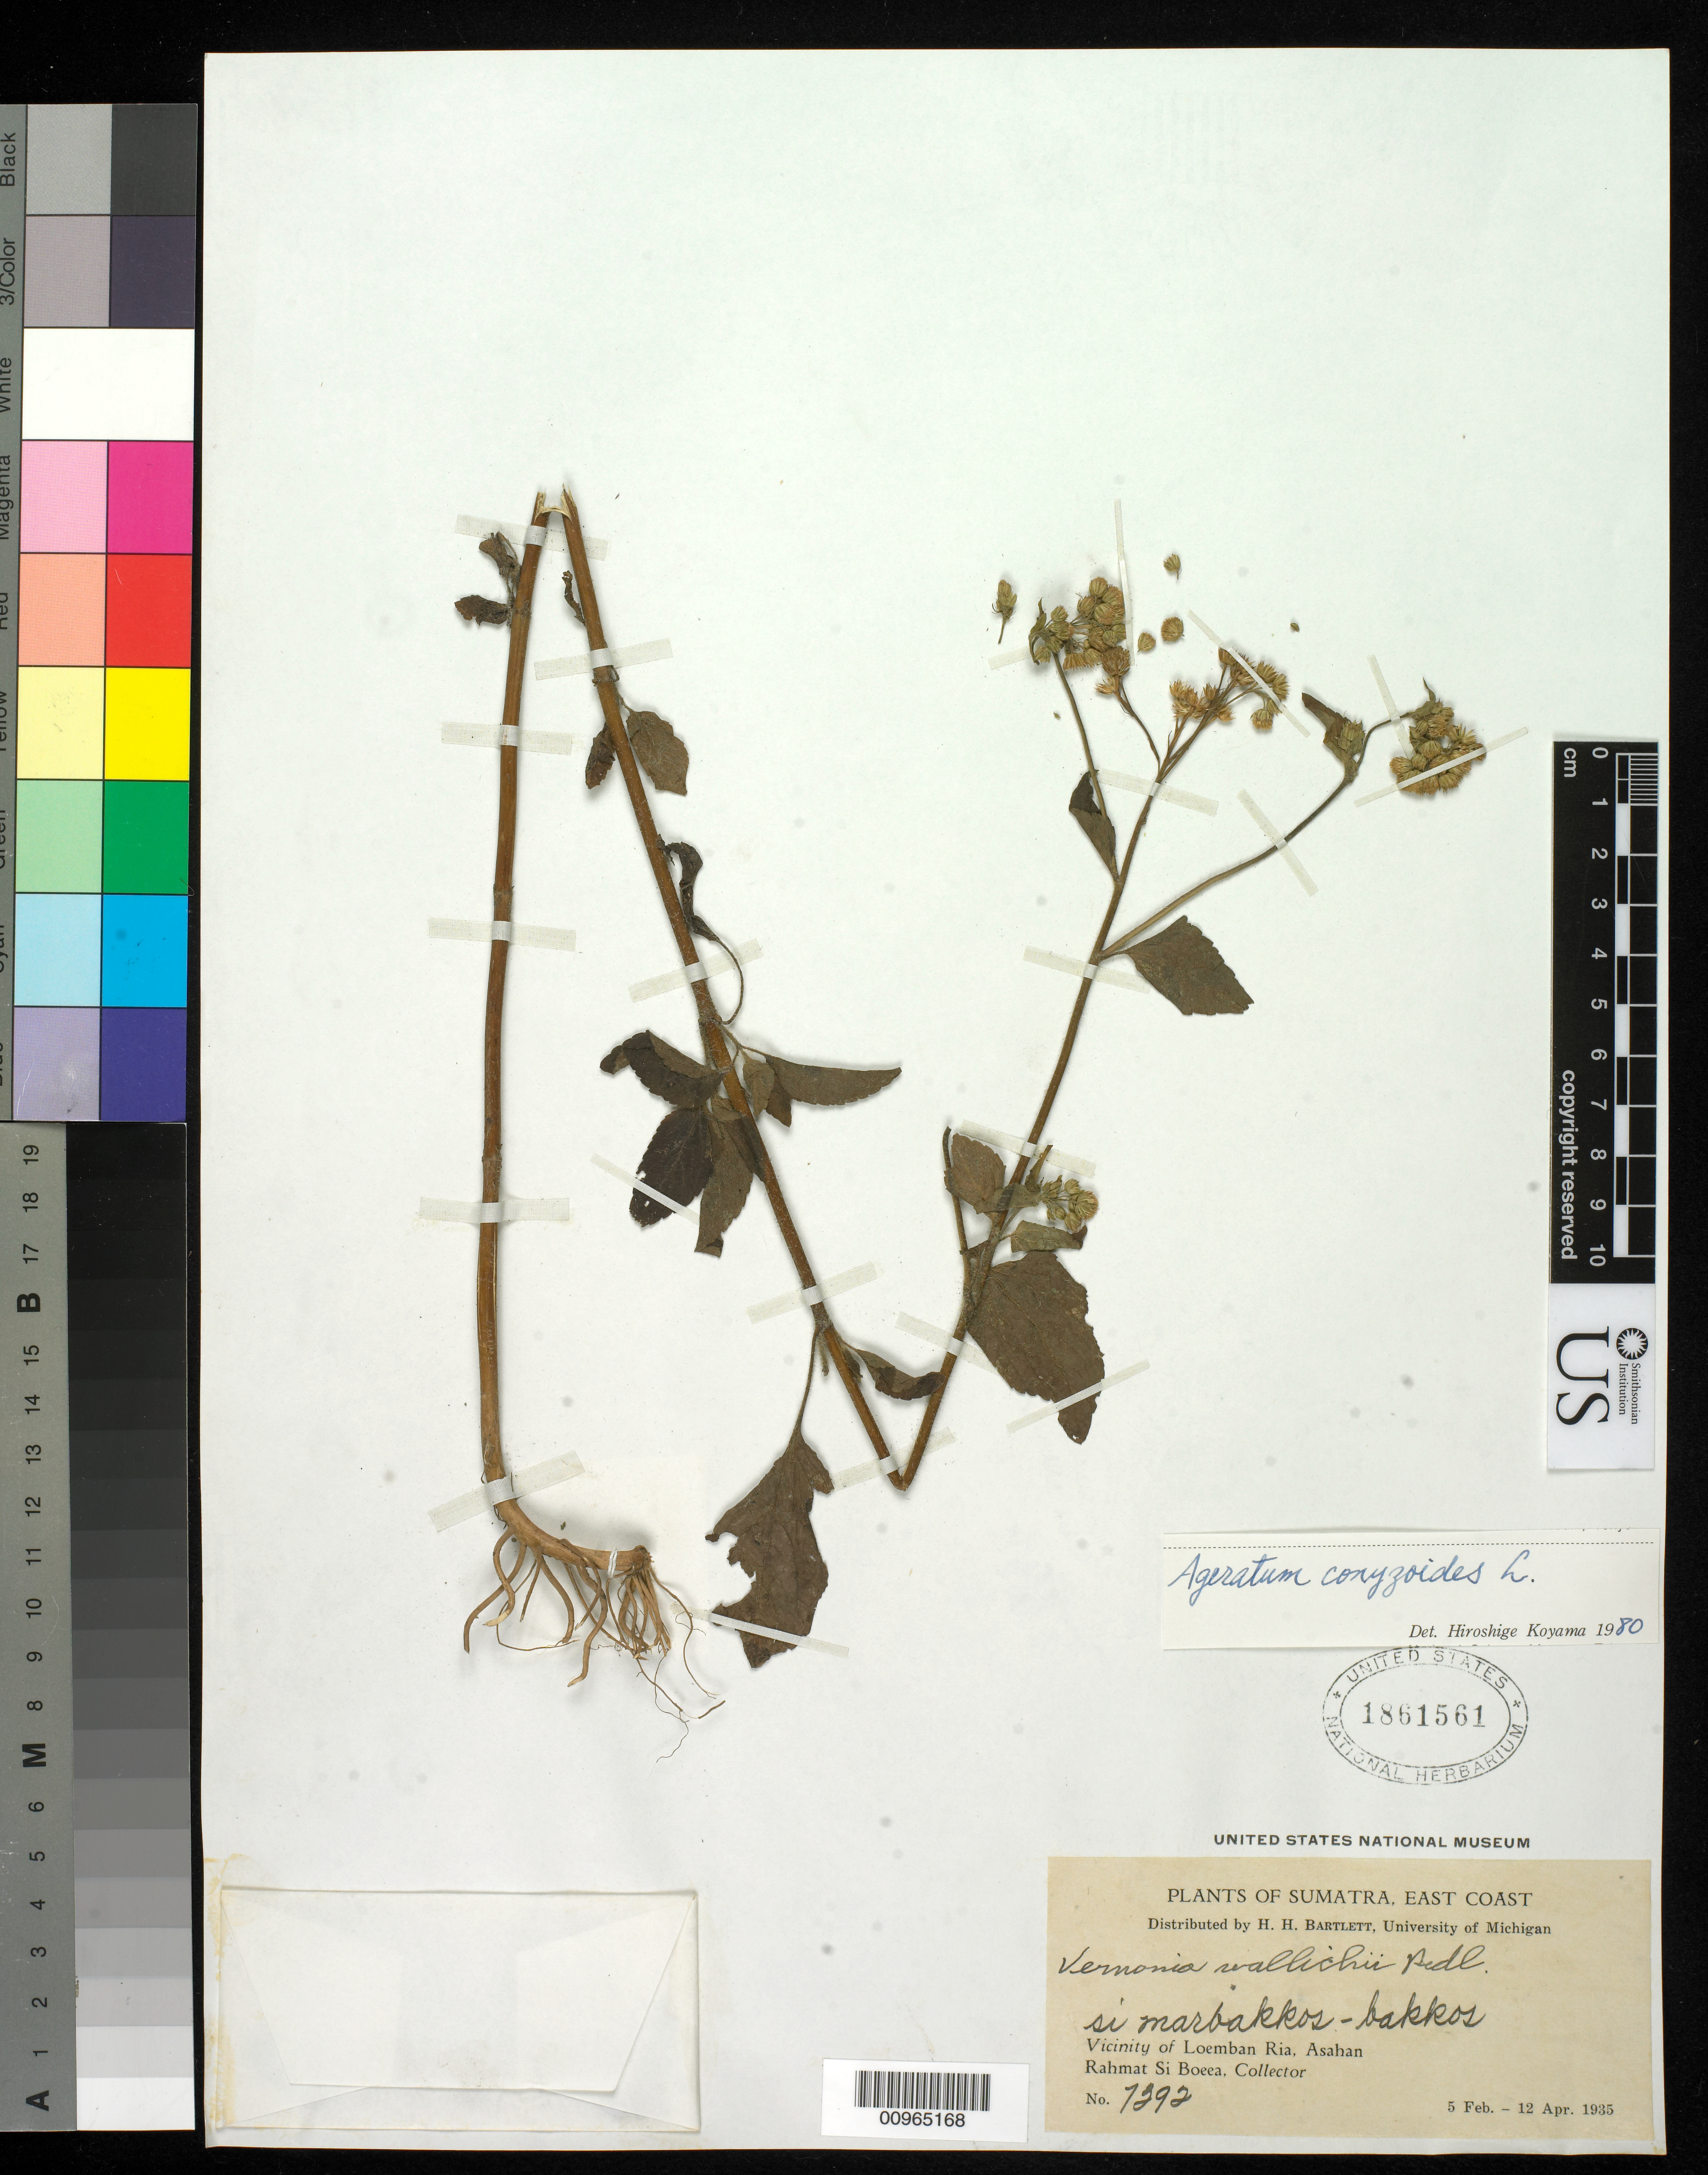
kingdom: Plantae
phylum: Tracheophyta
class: Magnoliopsida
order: Asterales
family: Asteraceae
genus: Ageratum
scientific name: Ageratum conyzoides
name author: L.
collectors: Rahmat Si Boeea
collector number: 7292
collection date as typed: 05 Feb 1935 to 12 Apr 1935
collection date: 1935-02-05/1935-04-12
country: Indonesia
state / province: Sumatra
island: Sumatra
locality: Vicinity of Loemban Ria, Asahan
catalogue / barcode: US 1861561